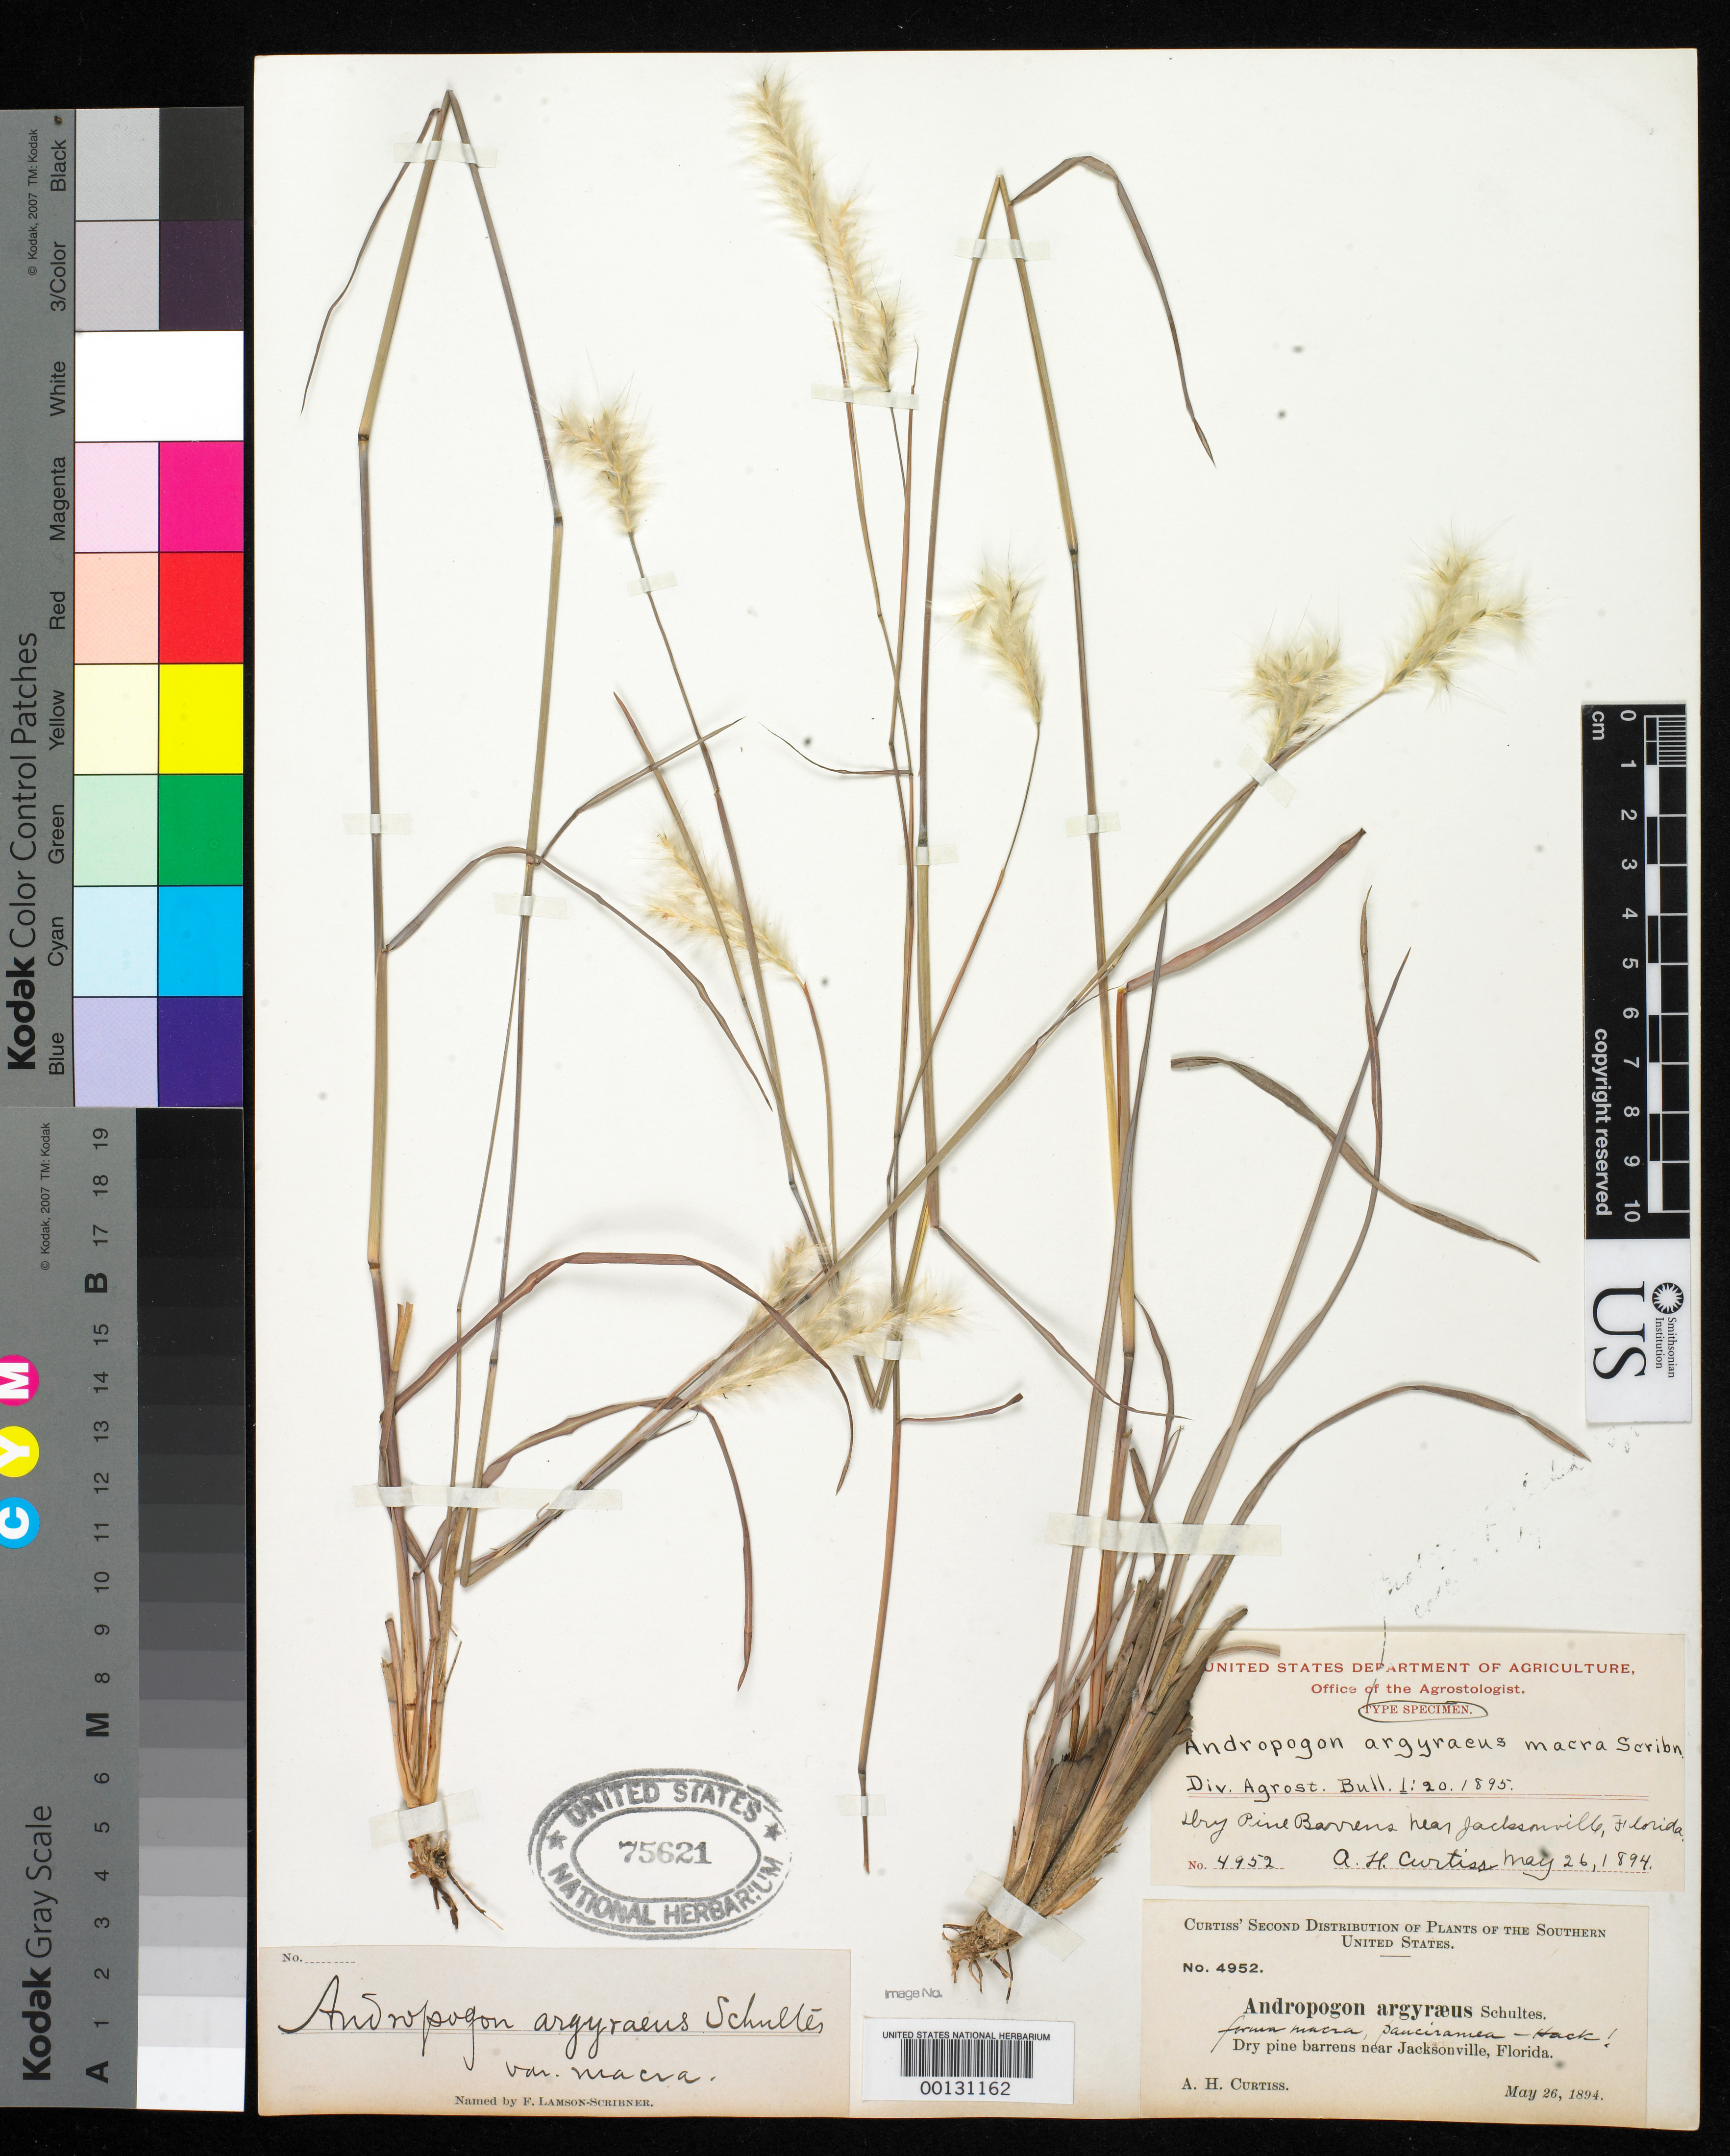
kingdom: Plantae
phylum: Tracheophyta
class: Liliopsida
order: Poales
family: Poaceae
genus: Andropogon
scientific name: Andropogon argyraeus var. macrus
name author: Scribn.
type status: Holotype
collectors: A. H. Curtiss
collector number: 4952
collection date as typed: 26 May 1894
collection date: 1894-05-26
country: United States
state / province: Florida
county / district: Duval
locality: Near Jacksonville.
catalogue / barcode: US 75621